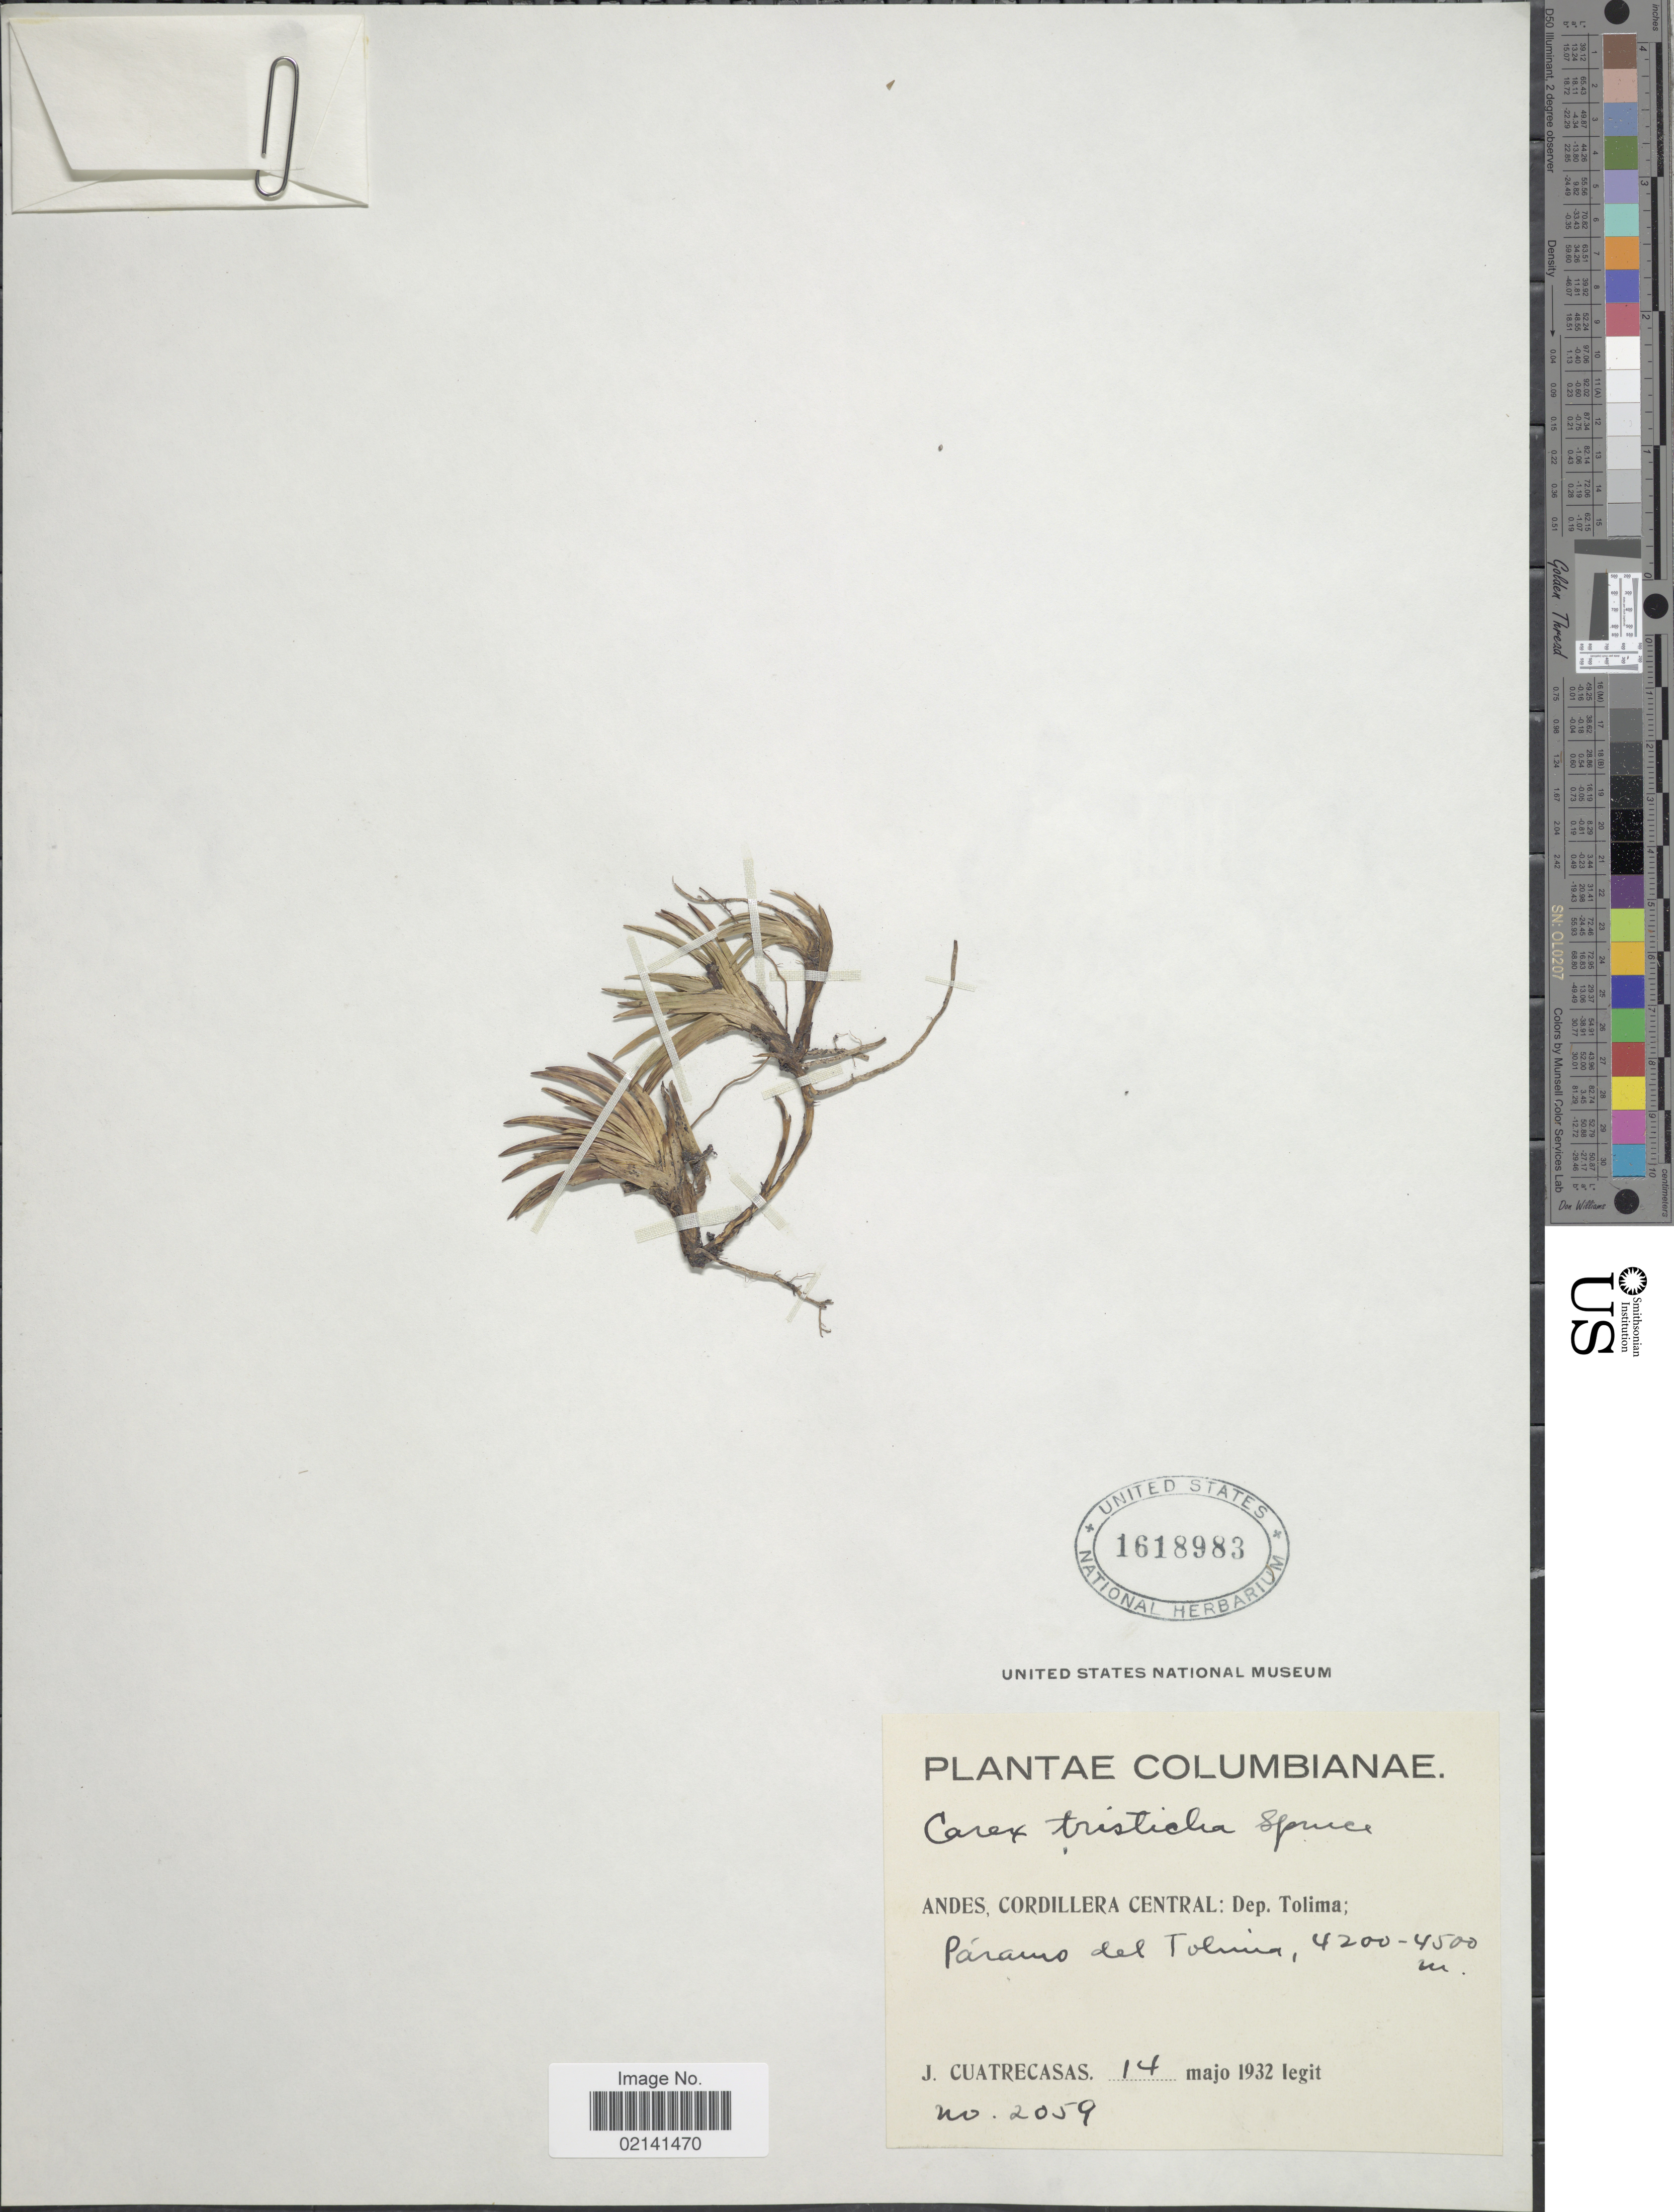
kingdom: Plantae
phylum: Tracheophyta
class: Liliopsida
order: Poales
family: Cyperaceae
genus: Carex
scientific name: Carex tamana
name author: Steyerm.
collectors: J. Cuatrecasas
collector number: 2059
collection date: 1932-05-14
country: Colombia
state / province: Tolima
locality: Andes, Cordillera Central : Dep. Tolima. Paramo del Tolima.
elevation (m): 4200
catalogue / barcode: US 1618983